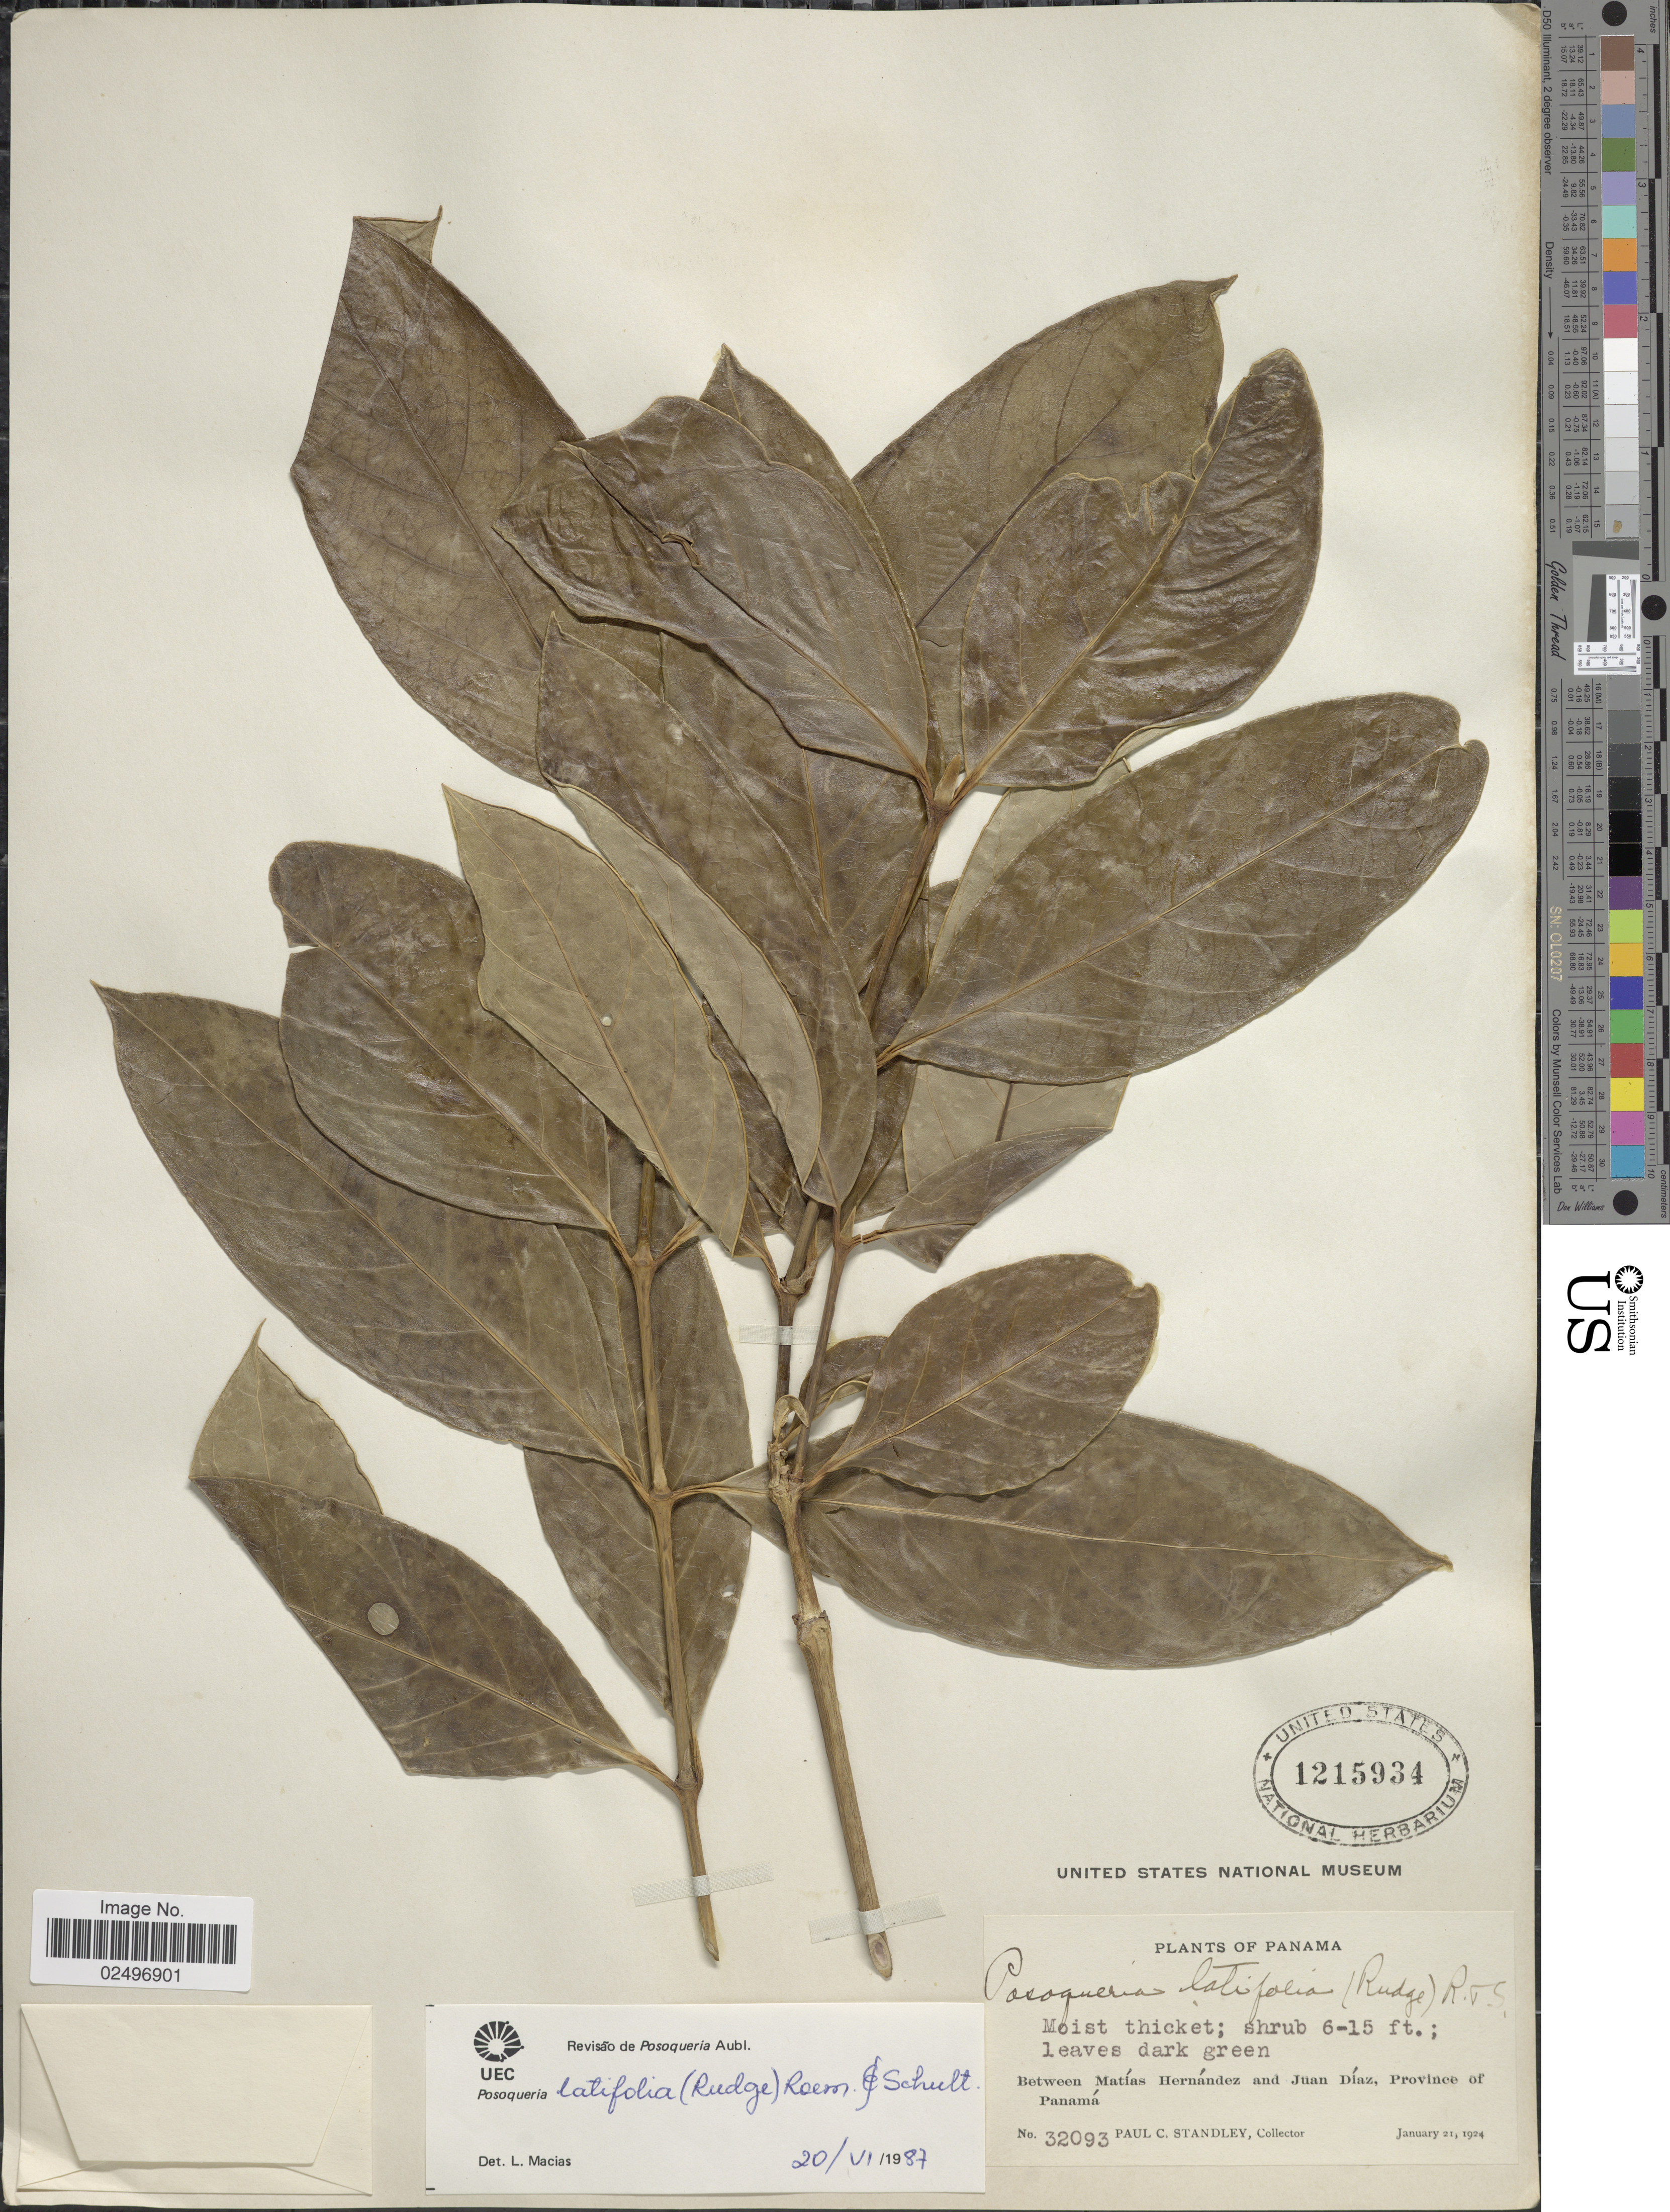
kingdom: Plantae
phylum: Tracheophyta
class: Magnoliopsida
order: Gentianales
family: Rubiaceae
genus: Posoqueria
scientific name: Posoqueria latifolia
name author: (Rudge) Roem. & Schult.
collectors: P. C. Standley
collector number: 32093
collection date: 1924-01-21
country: Panama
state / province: Panamá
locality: Moist thicket, between Matías Hernández and Juan Díaz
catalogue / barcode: US 1215934